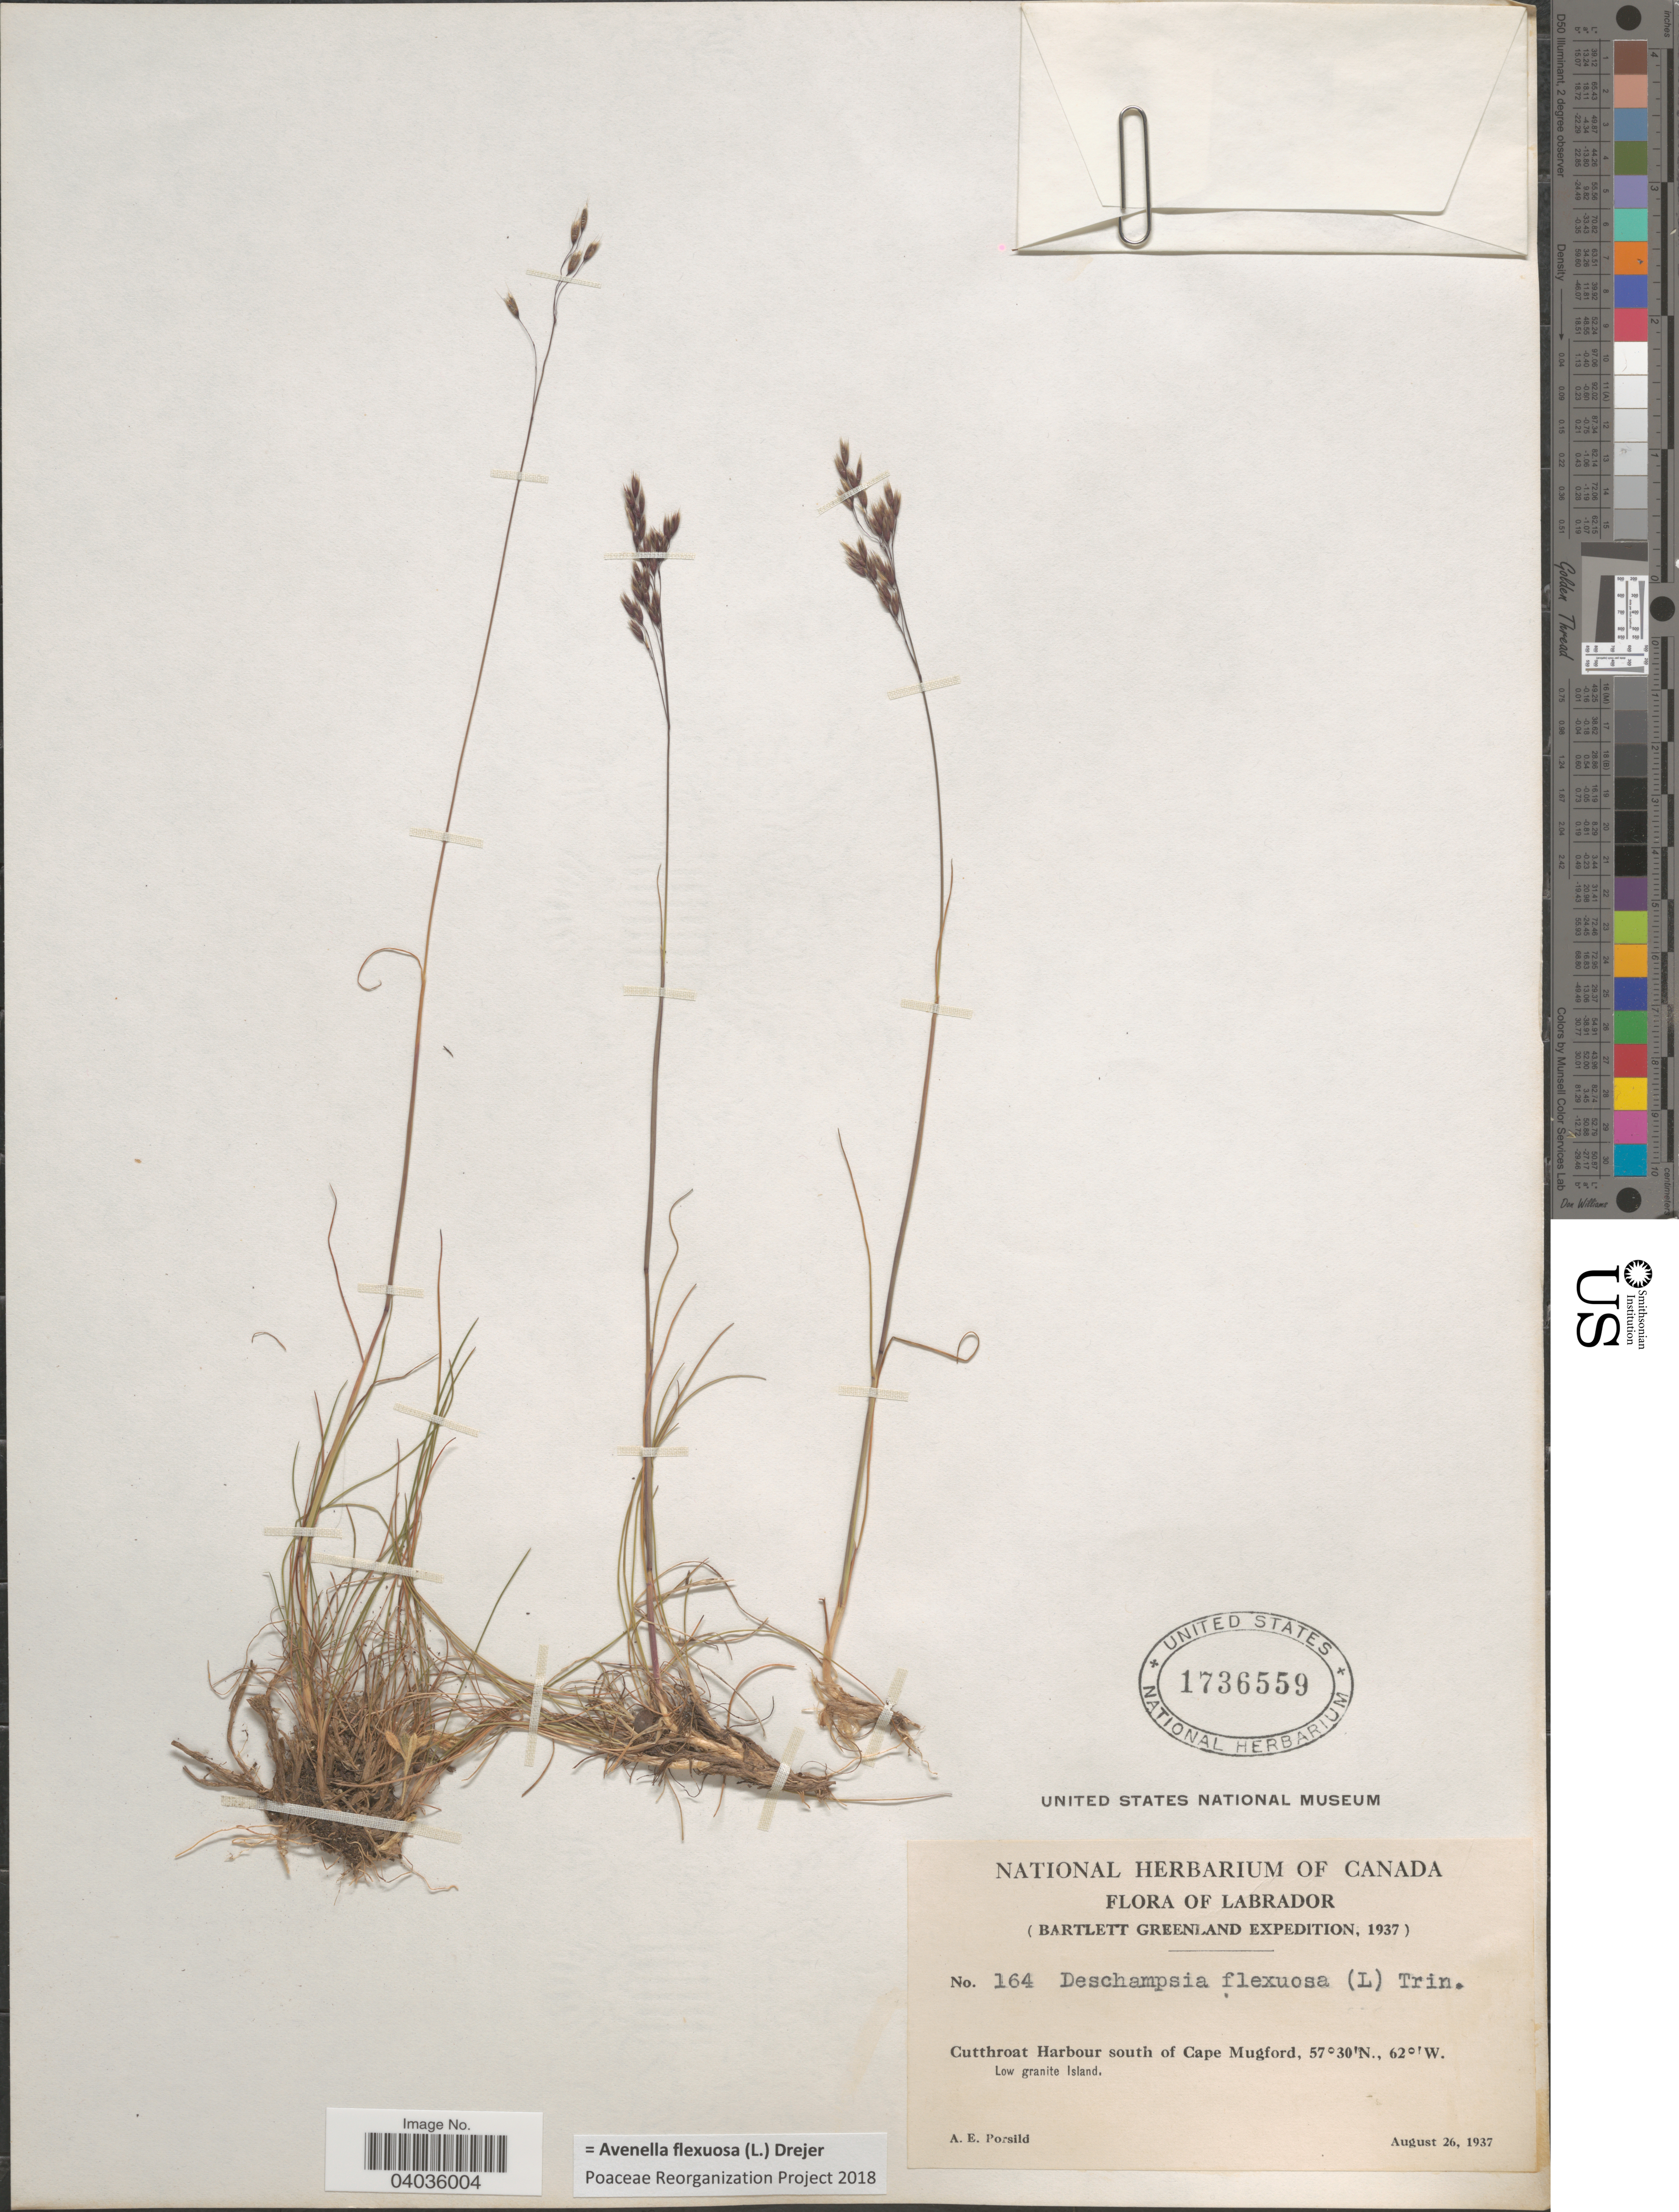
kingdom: Plantae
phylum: Tracheophyta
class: Liliopsida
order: Poales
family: Poaceae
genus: Avenella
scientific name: Avenella flexuosa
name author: (L.) Drejer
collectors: A. E. Porsild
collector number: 164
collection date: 1937-08-26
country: Canada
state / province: Newfoundland and Labrador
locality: Labrador. Cutthroat Harbour south of Cape Mugford. Low granite Island.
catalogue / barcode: US 1736559